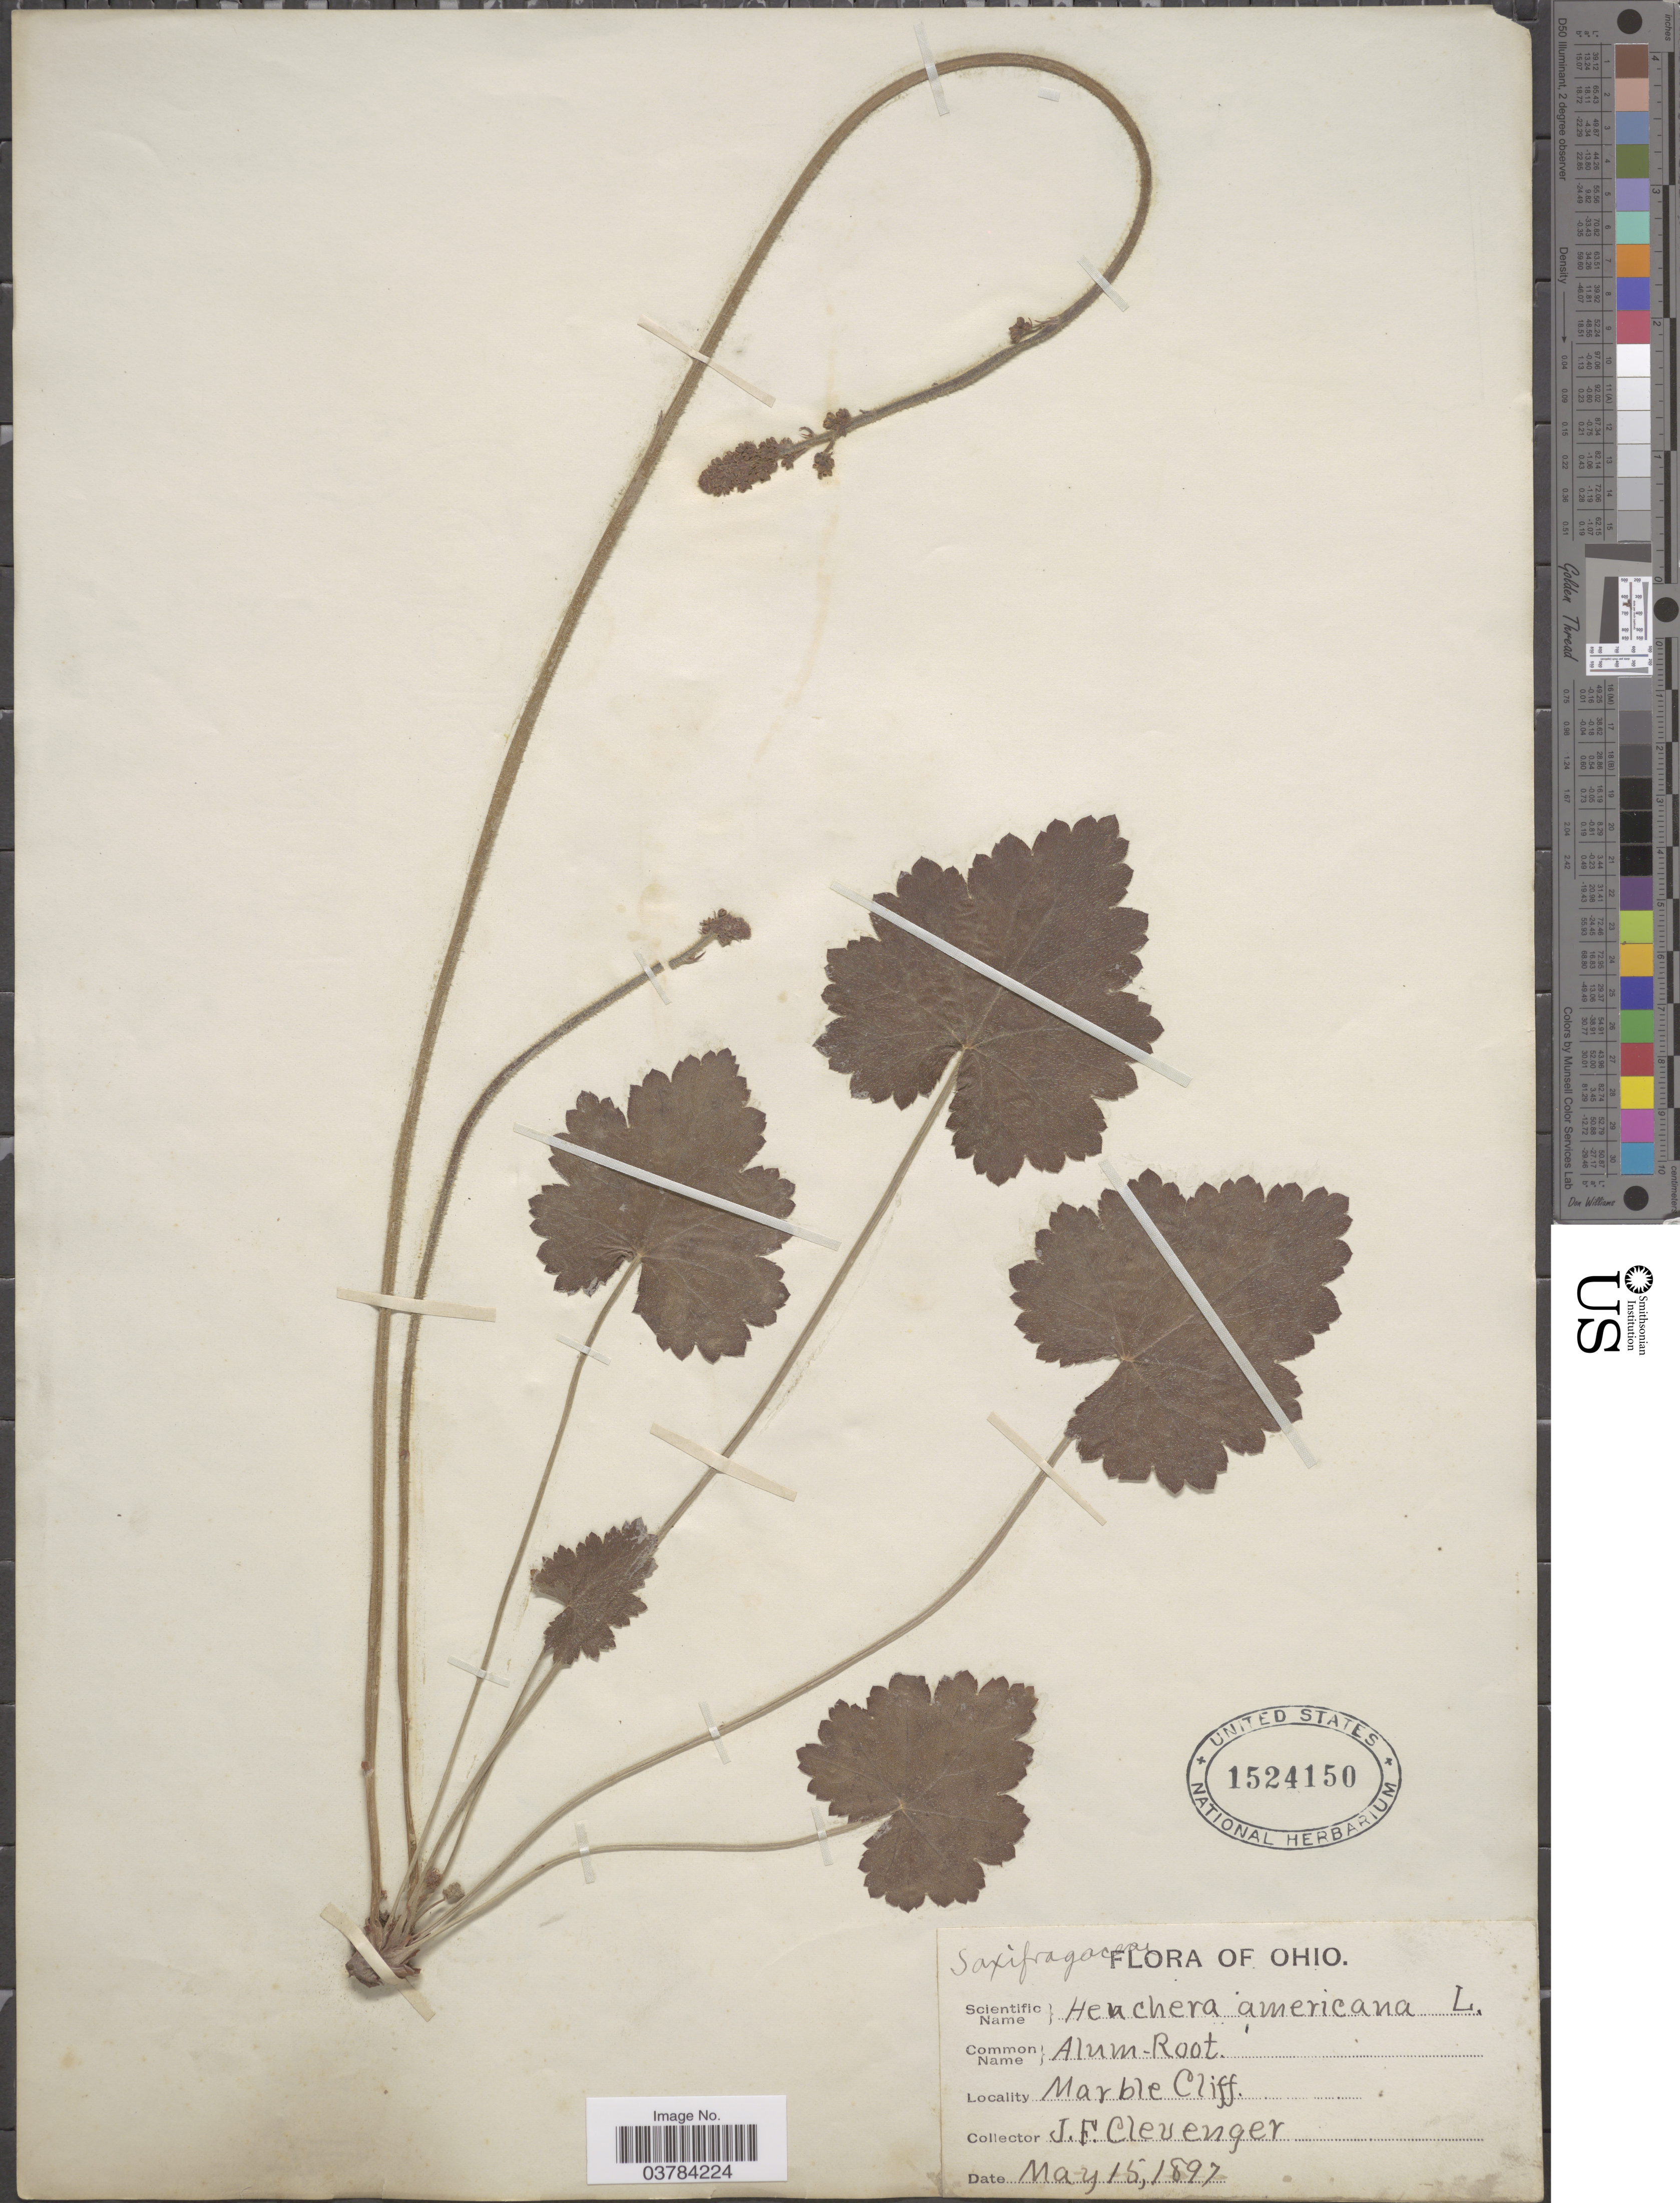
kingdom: Plantae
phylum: Tracheophyta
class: Magnoliopsida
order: Saxifragales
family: Saxifragaceae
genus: Heuchera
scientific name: Heuchera americana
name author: L.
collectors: J. F. Clevenger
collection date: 1897-05-15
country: United States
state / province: Ohio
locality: Marble Cliff.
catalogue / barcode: US 1524150